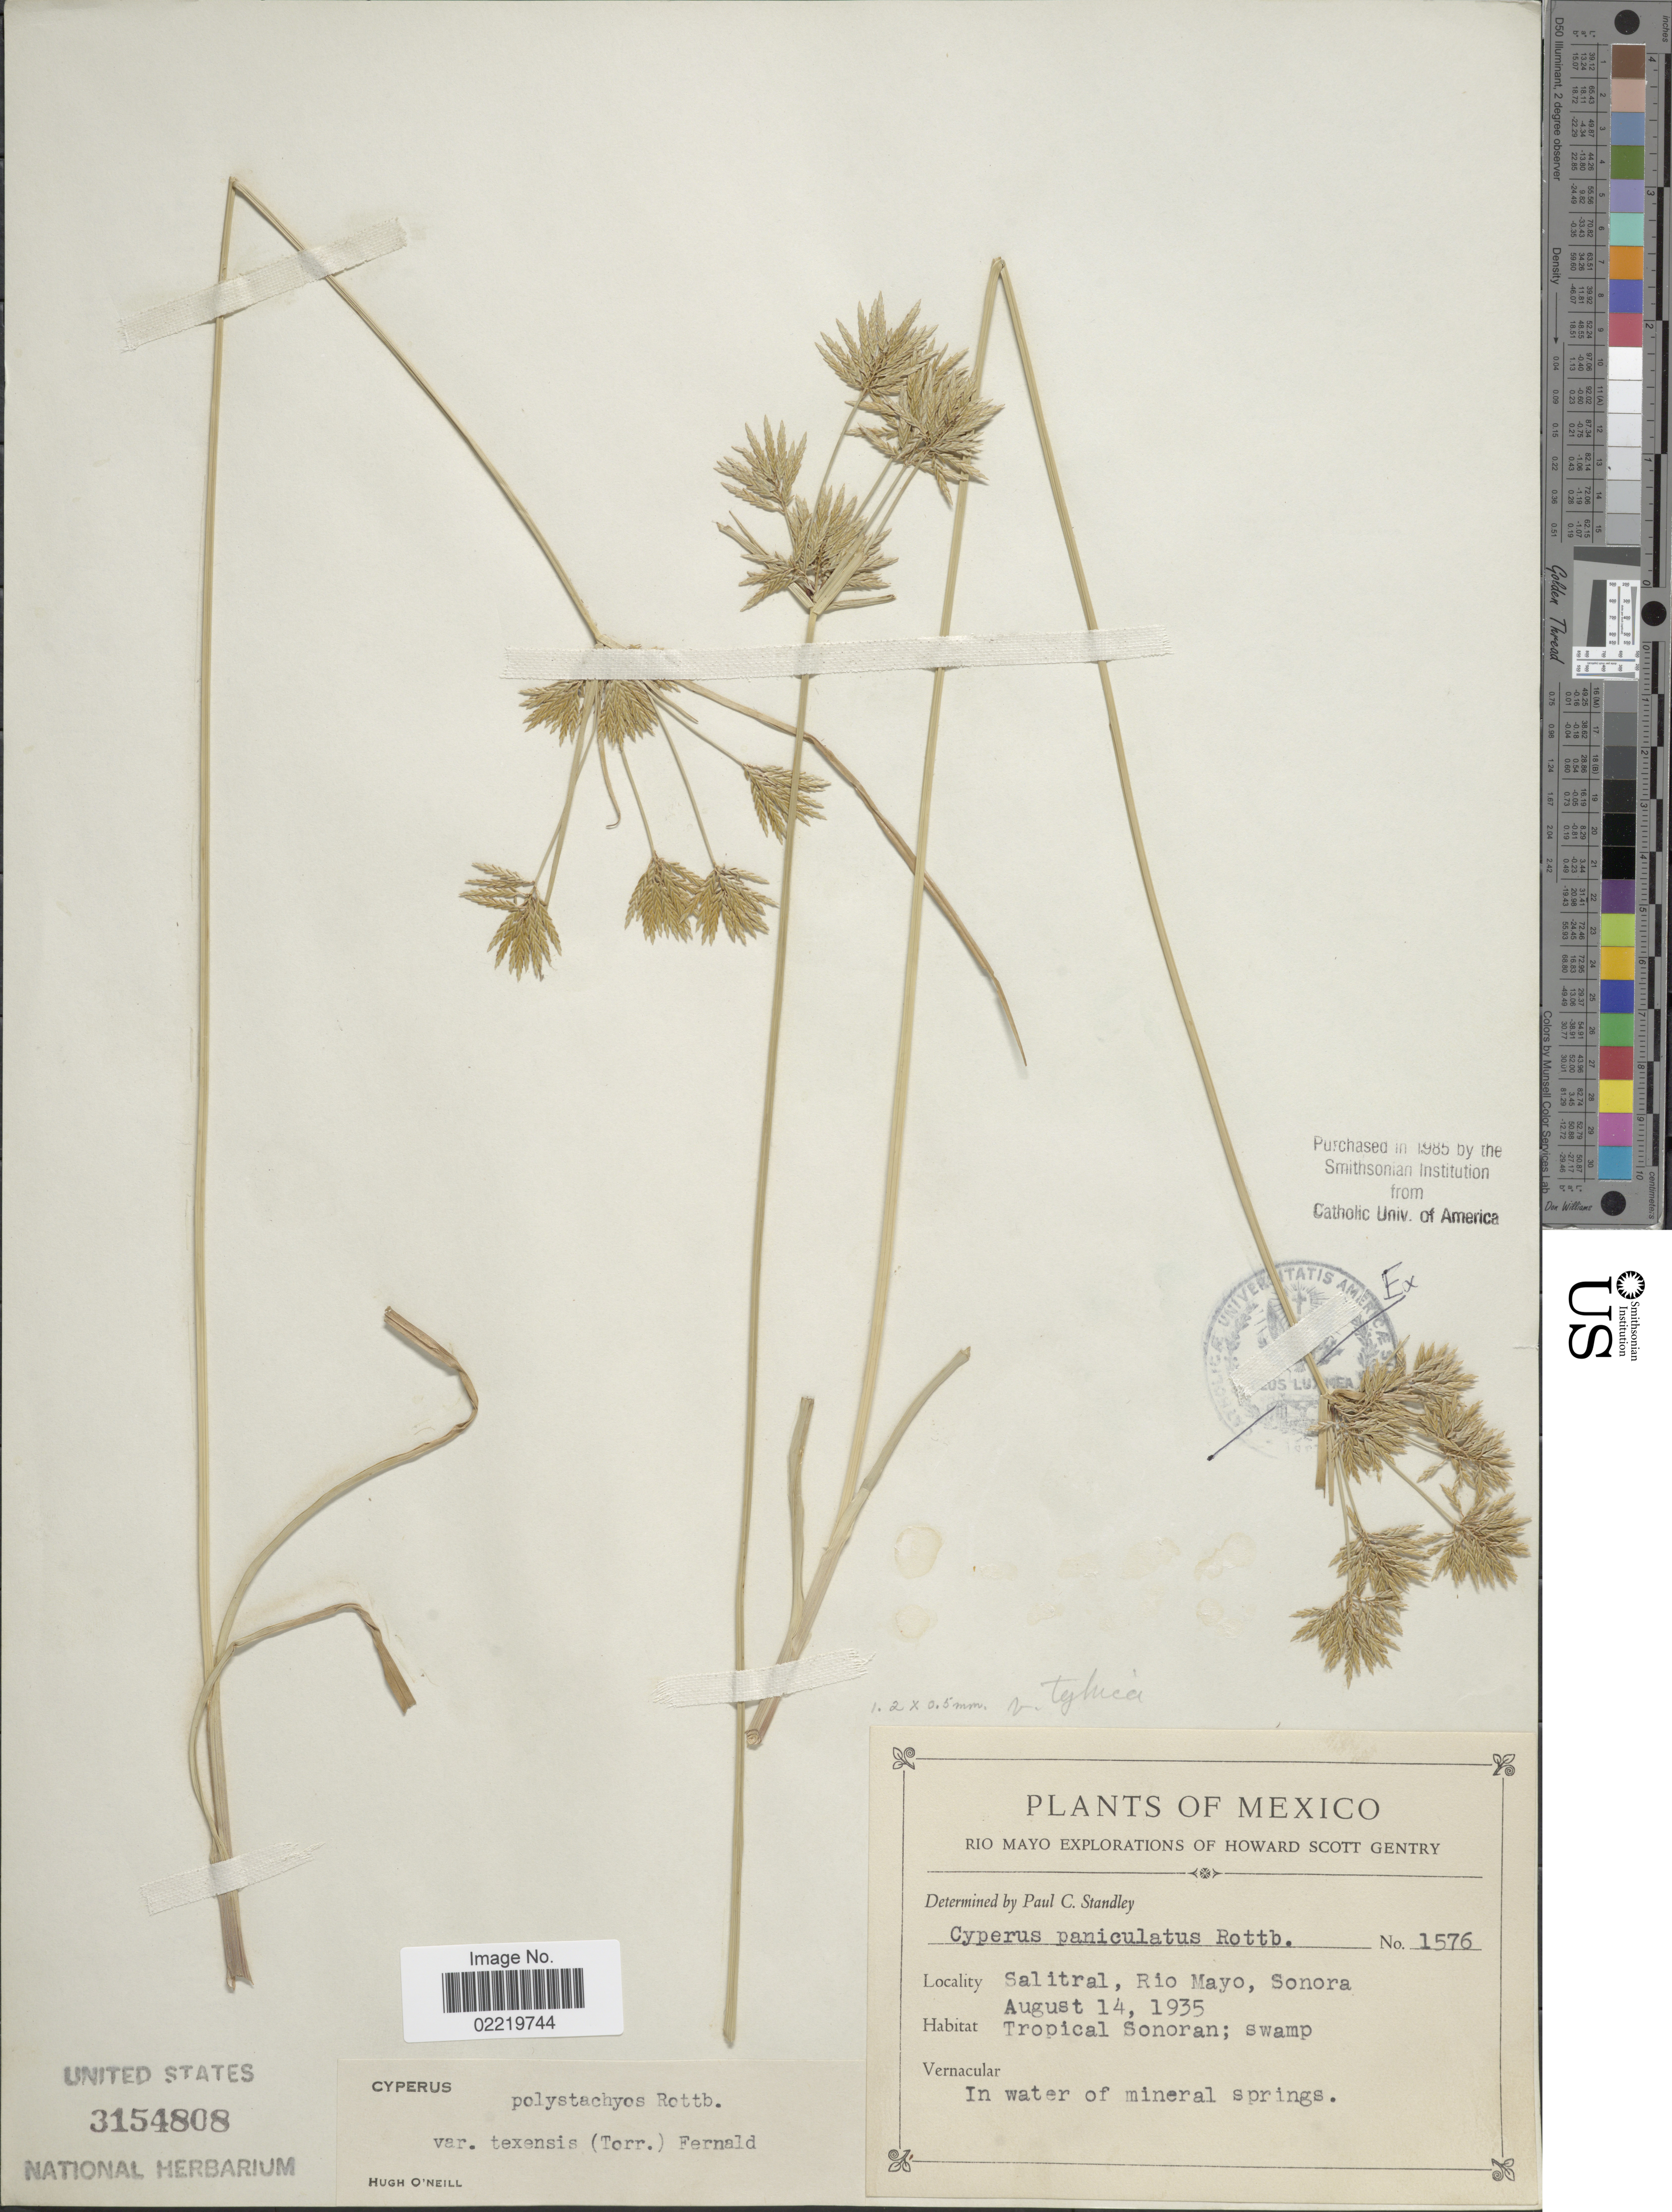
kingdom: Plantae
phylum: Tracheophyta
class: Liliopsida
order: Poales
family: Cyperaceae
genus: Cyperus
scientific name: Cyperus polystachyos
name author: Rottb.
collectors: H. S. Gentry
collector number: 1576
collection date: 1935-08-14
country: Mexico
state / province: Sonora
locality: Chorijoa, Rio Mayo, Tropical Sonoran; swamp, In water of mineral springs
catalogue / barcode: US 3154808